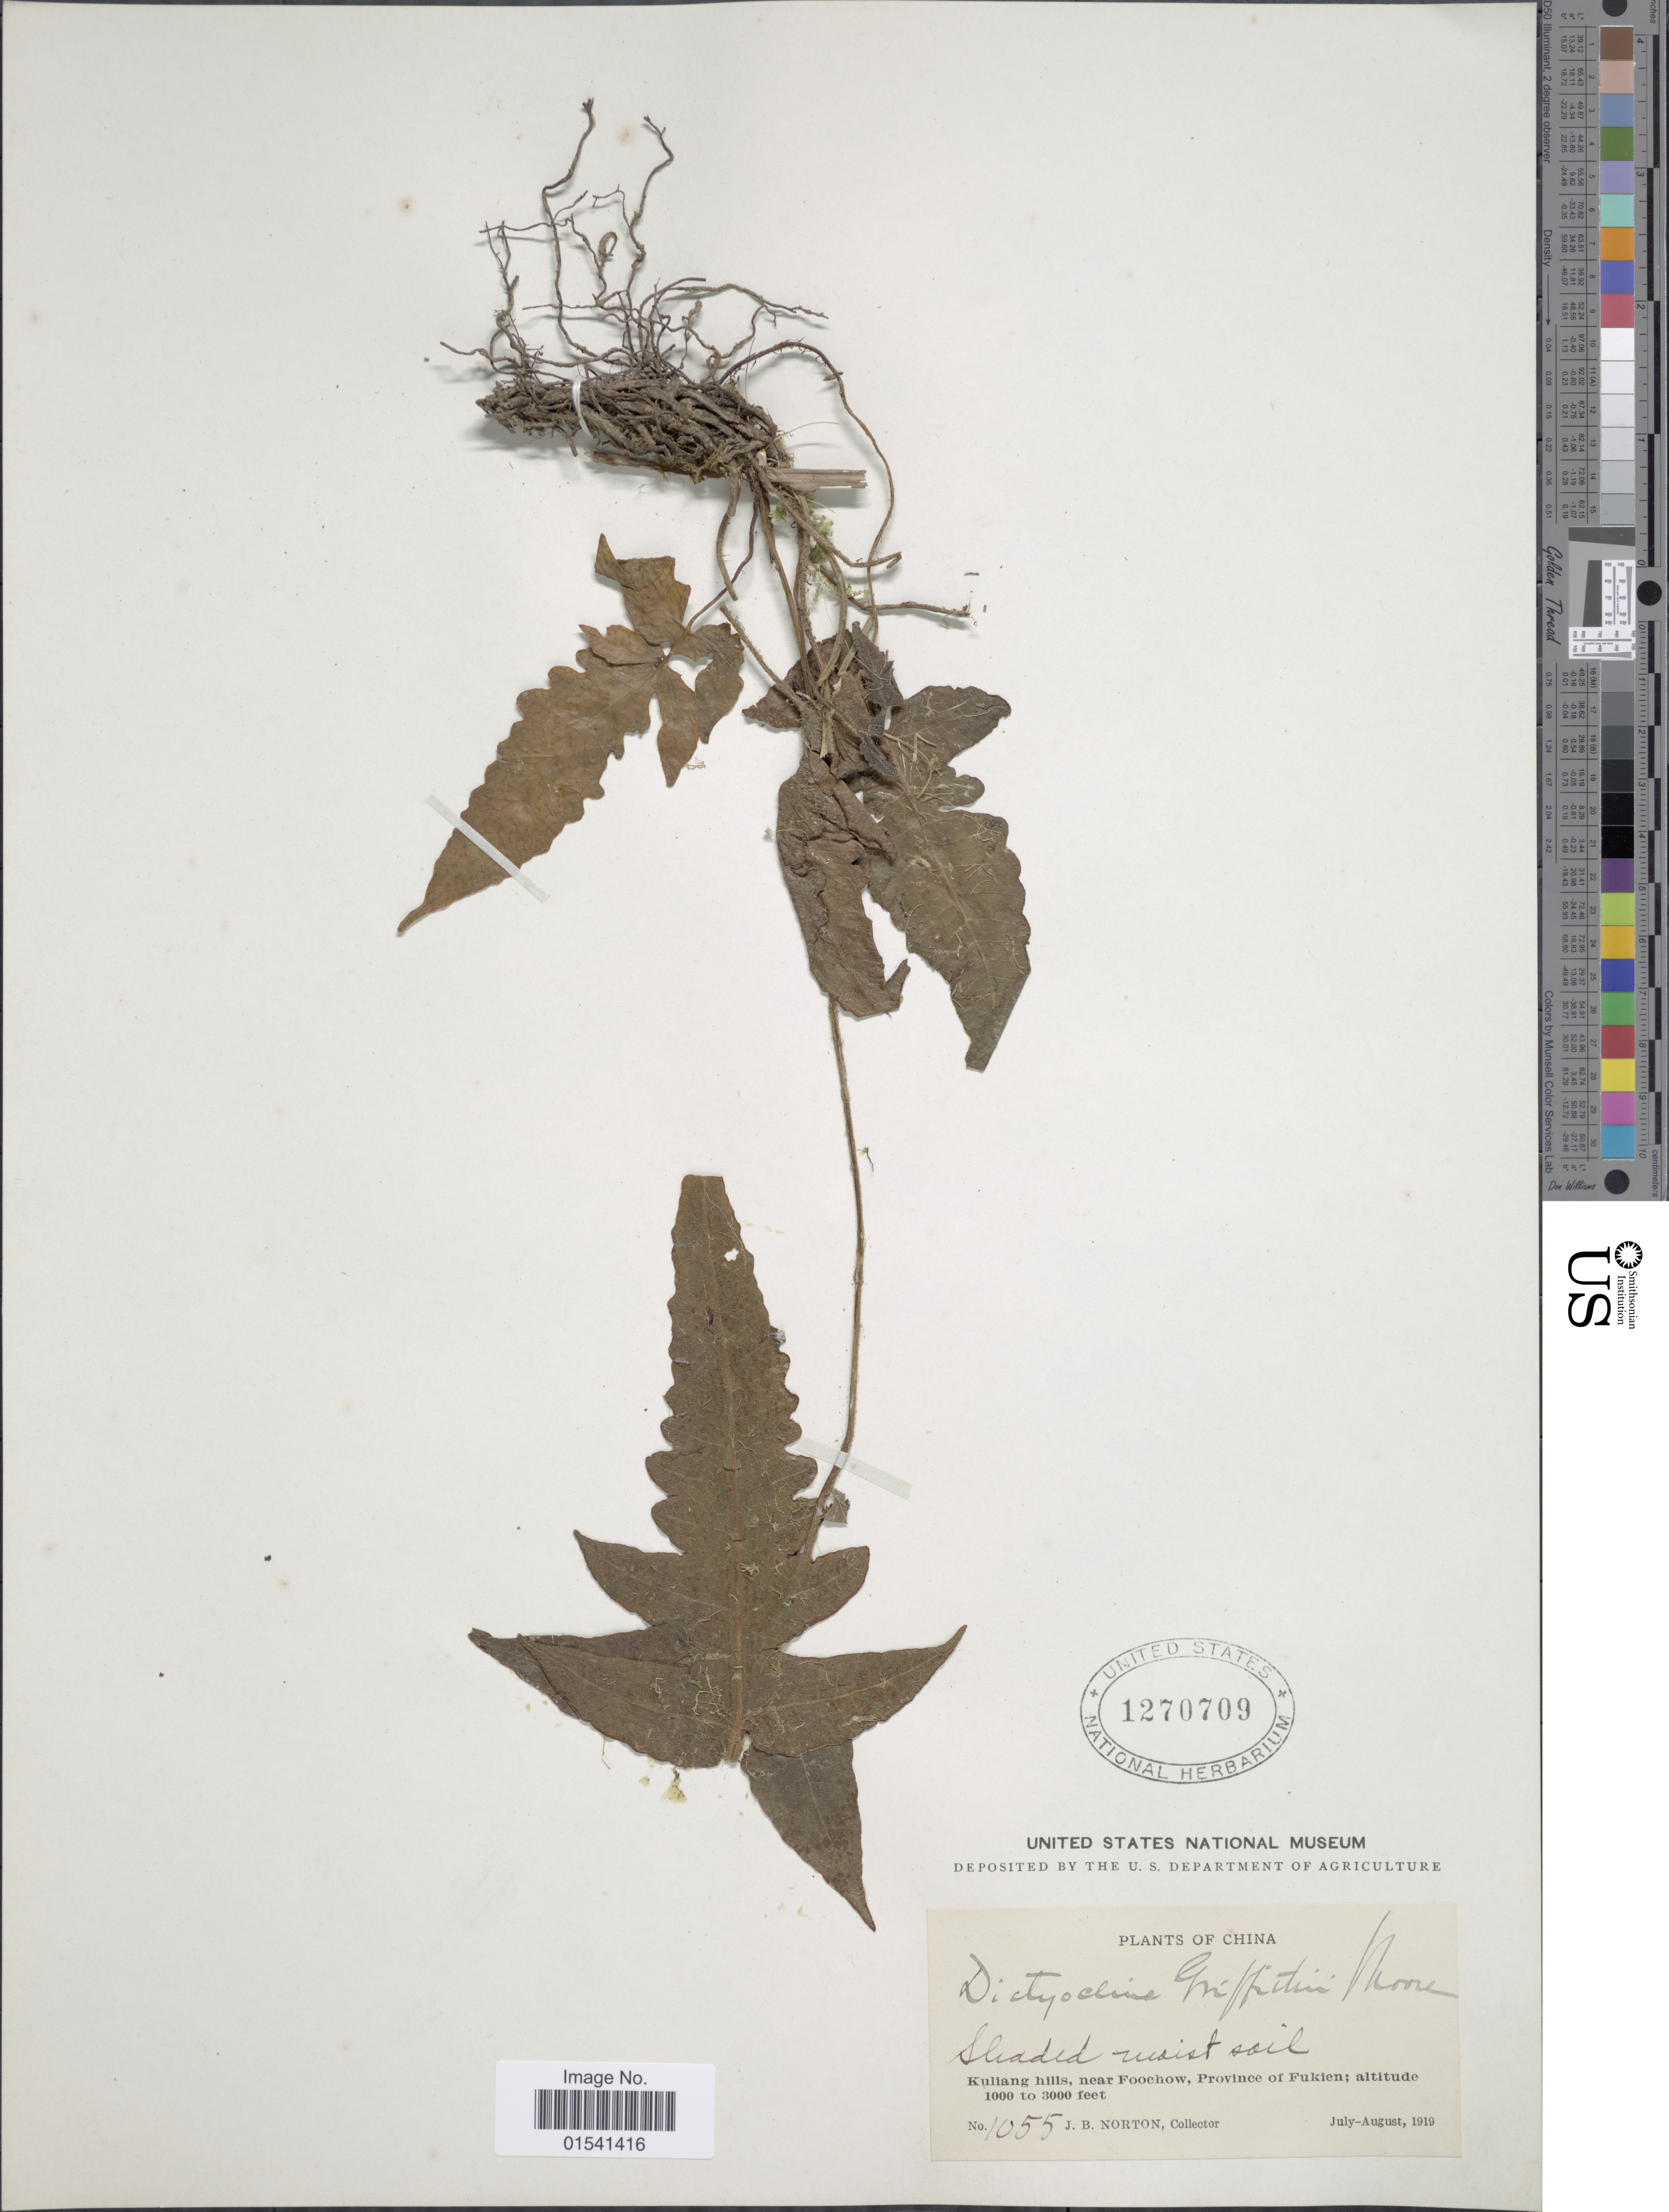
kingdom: Plantae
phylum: Tracheophyta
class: Polypodiopsida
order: Polypodiales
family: Thelypteridaceae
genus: Stegnogramma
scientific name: Stegnogramma griffithii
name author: (T. Moore) K. Iwats.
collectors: J. B. Norton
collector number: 1055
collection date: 1919-07/1919-08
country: China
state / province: Fujian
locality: Kuliang hills, near Foochow, Province of Fukien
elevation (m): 305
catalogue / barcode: US 1270709